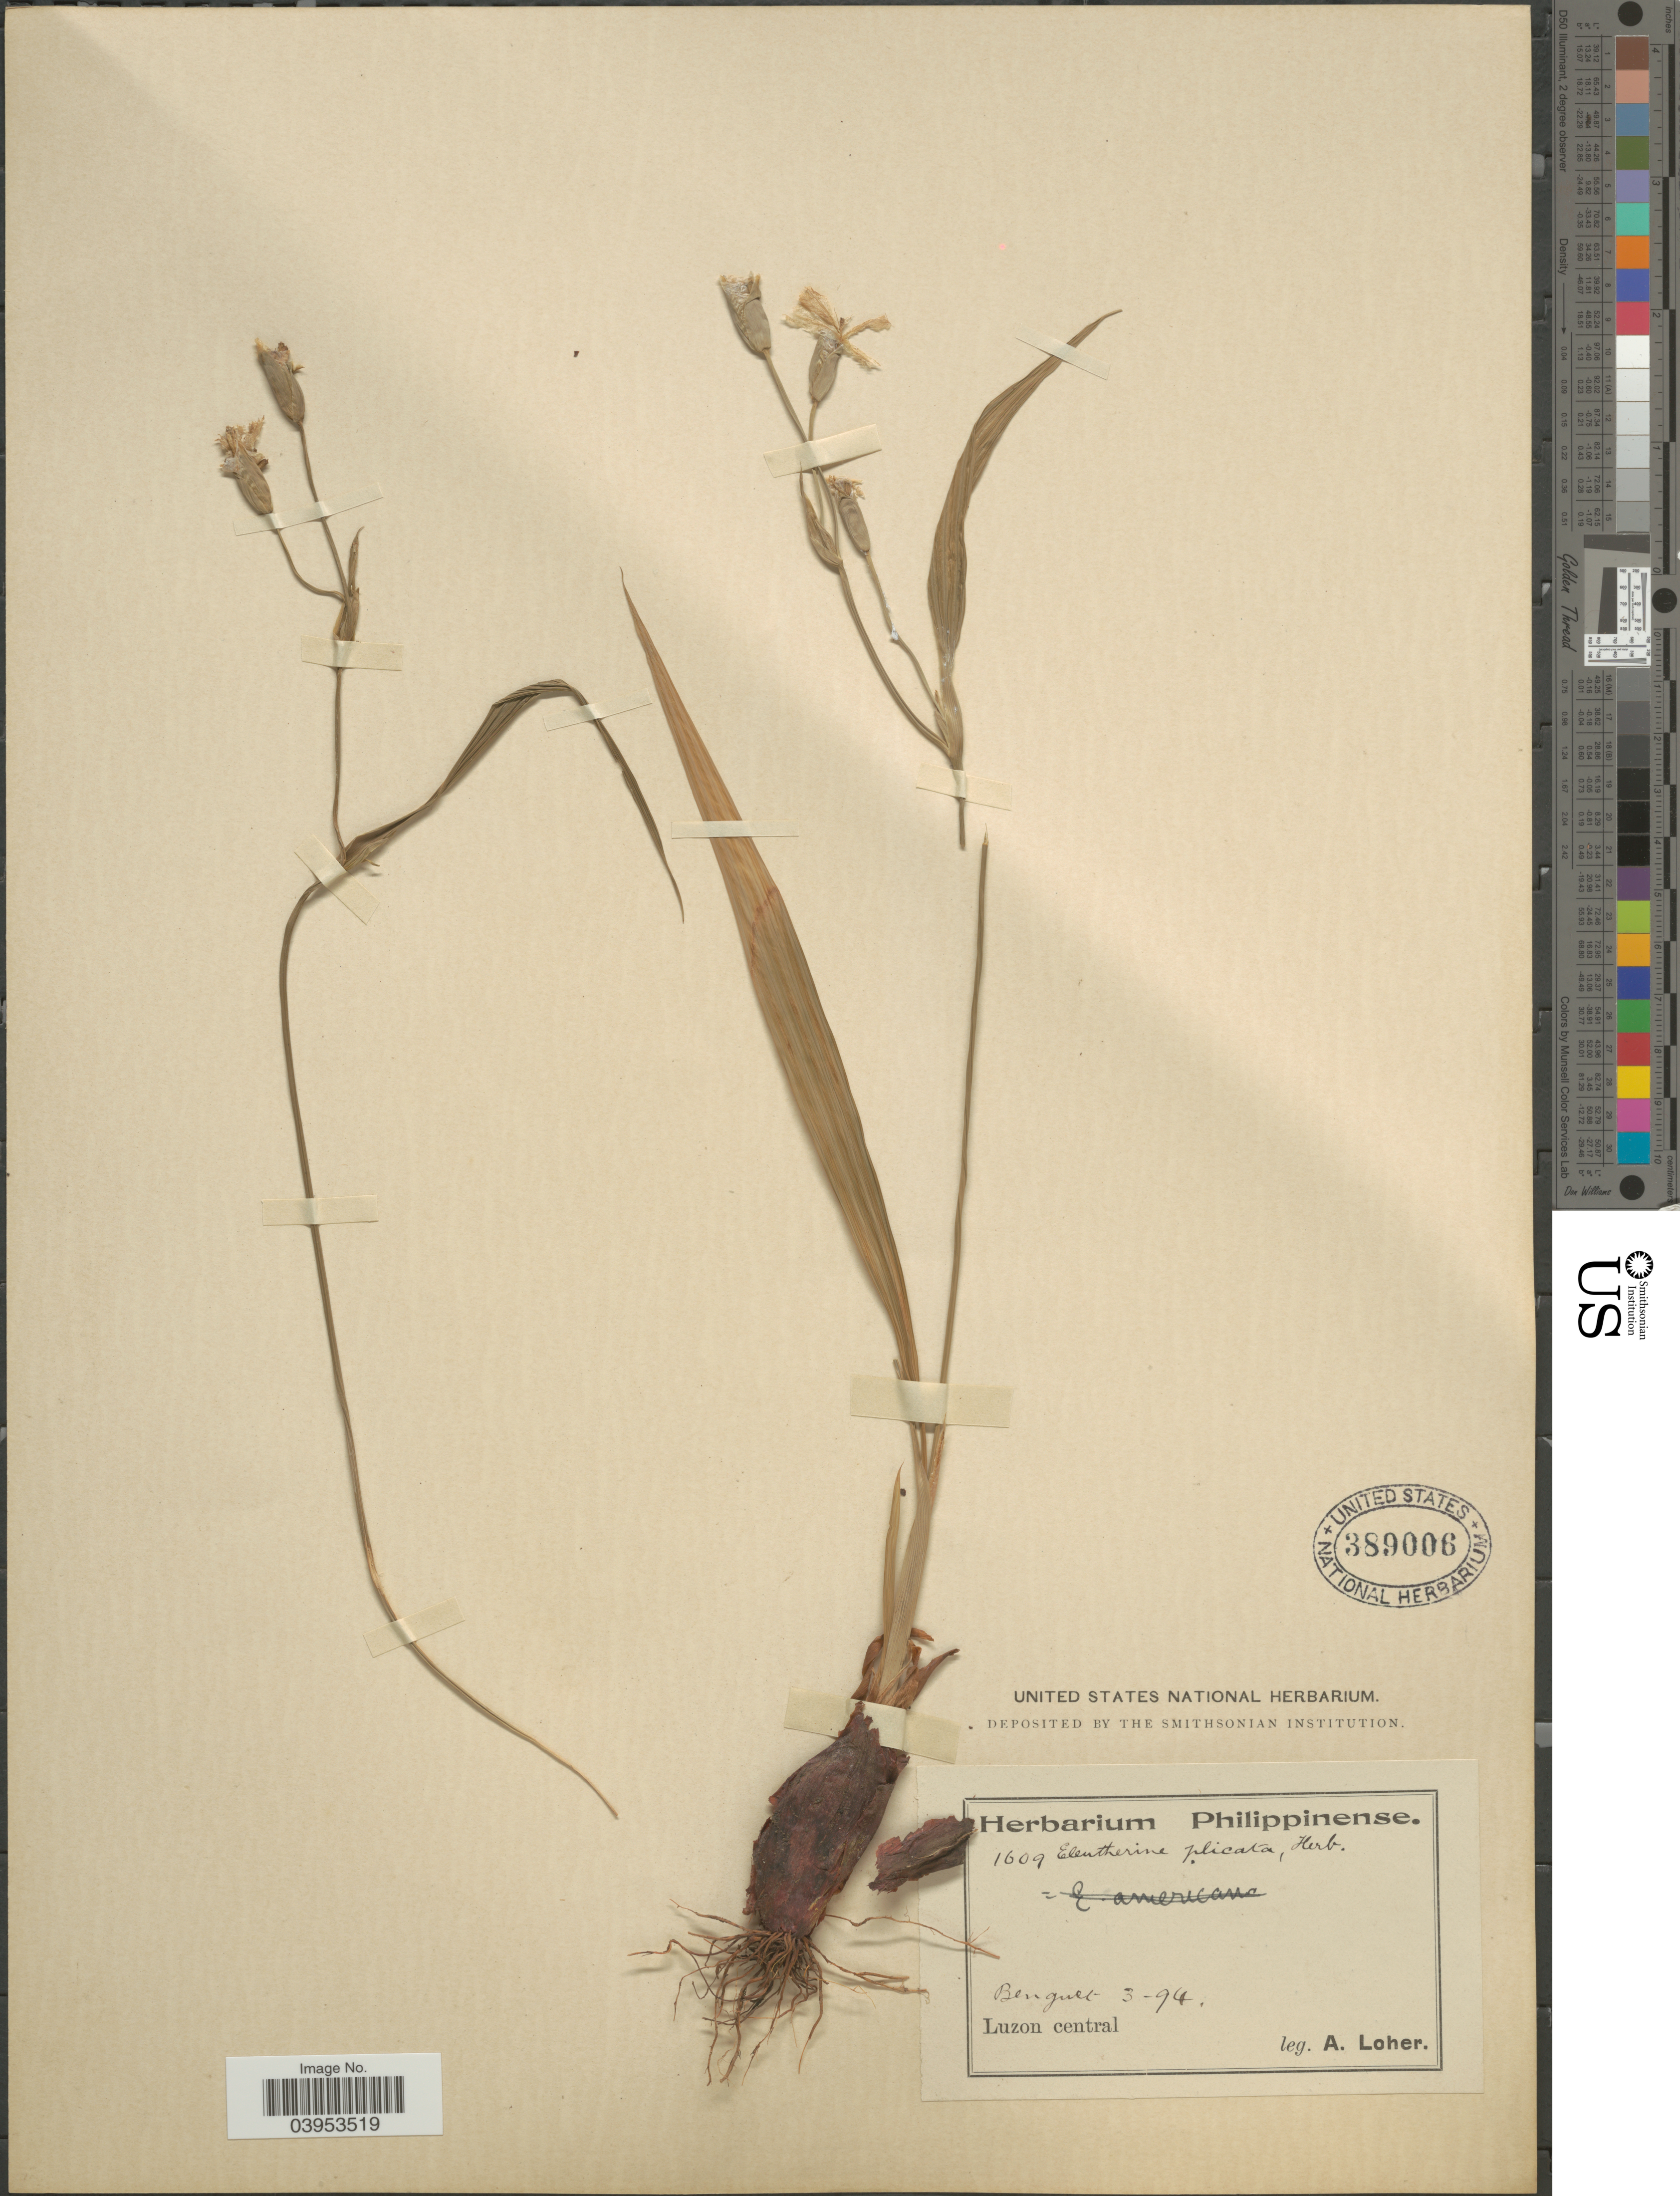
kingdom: Plantae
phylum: Tracheophyta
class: Liliopsida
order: Asparagales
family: Iridaceae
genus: Eleutherine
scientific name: Eleutherine plicata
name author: Klatt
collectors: A. Loher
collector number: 1609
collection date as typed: Transcribed d/m/y: /3/94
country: Philippines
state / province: Central Luzon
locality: Benguet. Luzon central.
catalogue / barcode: US 389006